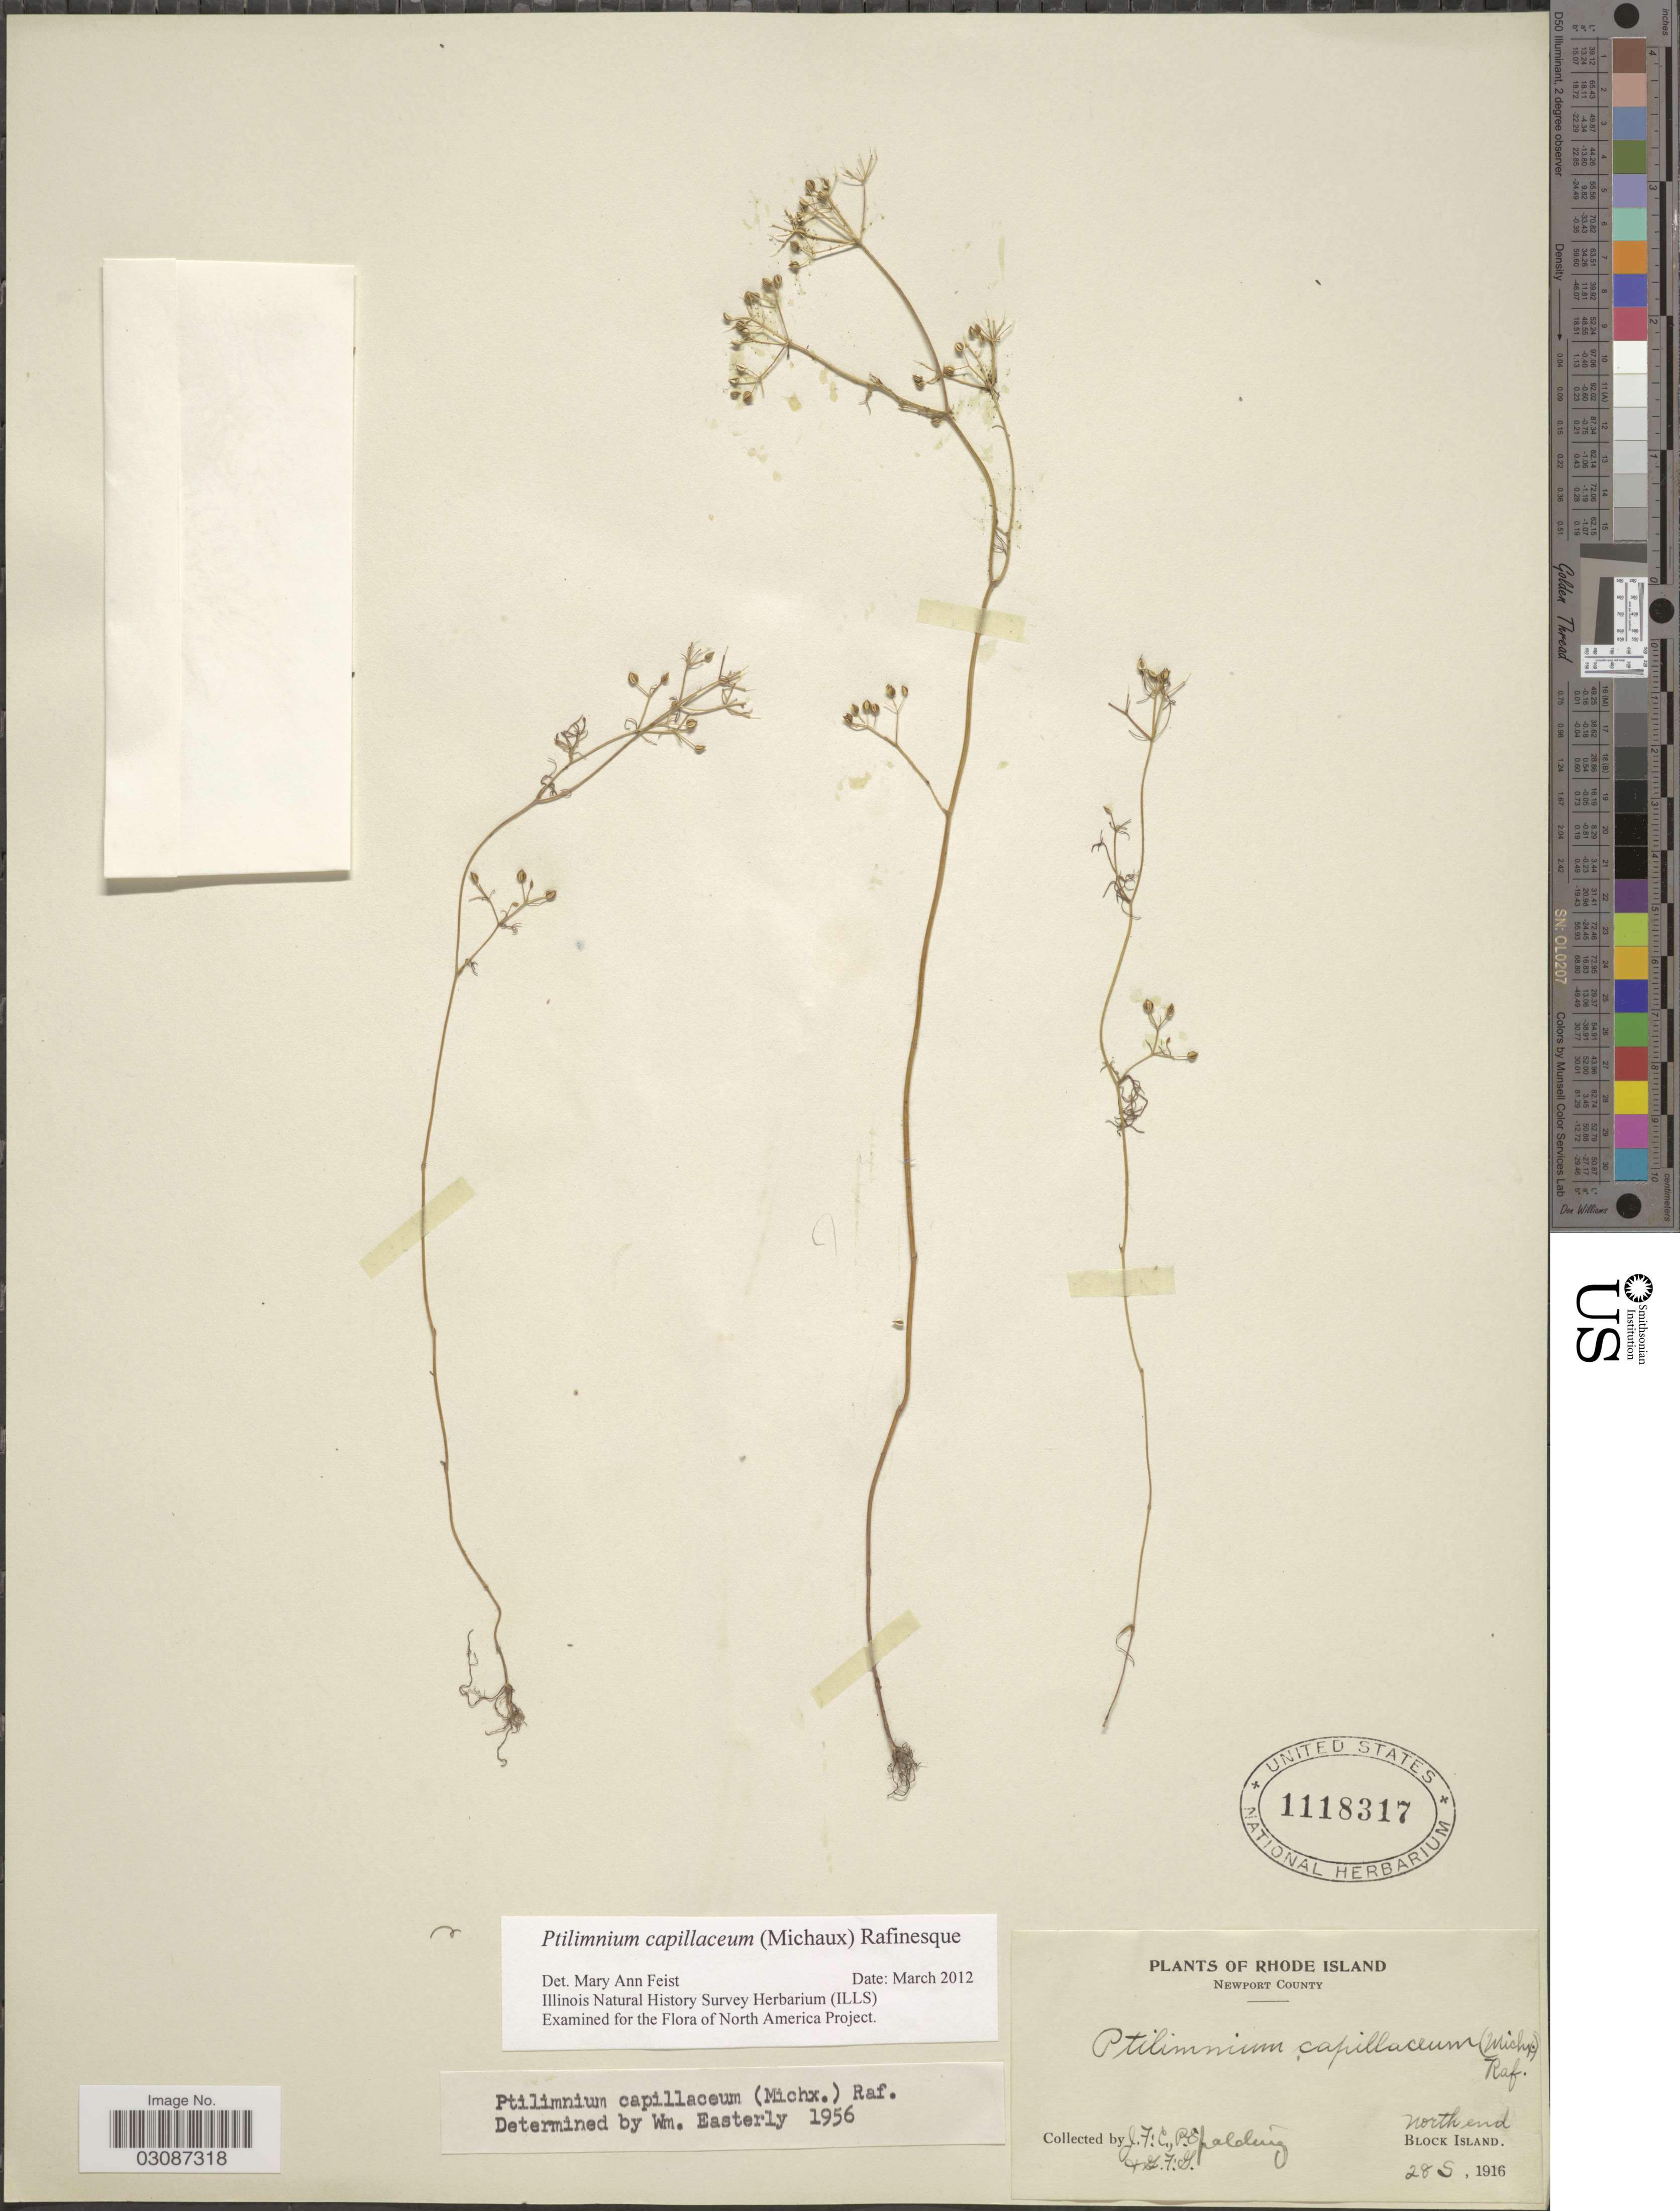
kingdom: Plantae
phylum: Tracheophyta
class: Magnoliopsida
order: Apiales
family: Apiaceae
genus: Ptilimnium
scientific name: Ptilimnium capillaceum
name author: (Michx.) Raf.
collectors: J. Collins, P. Spalding & G. Spalding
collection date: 1916-05-28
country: United States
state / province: Rhode Island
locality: Newport County. North end Block Island.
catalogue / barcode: US 1118317